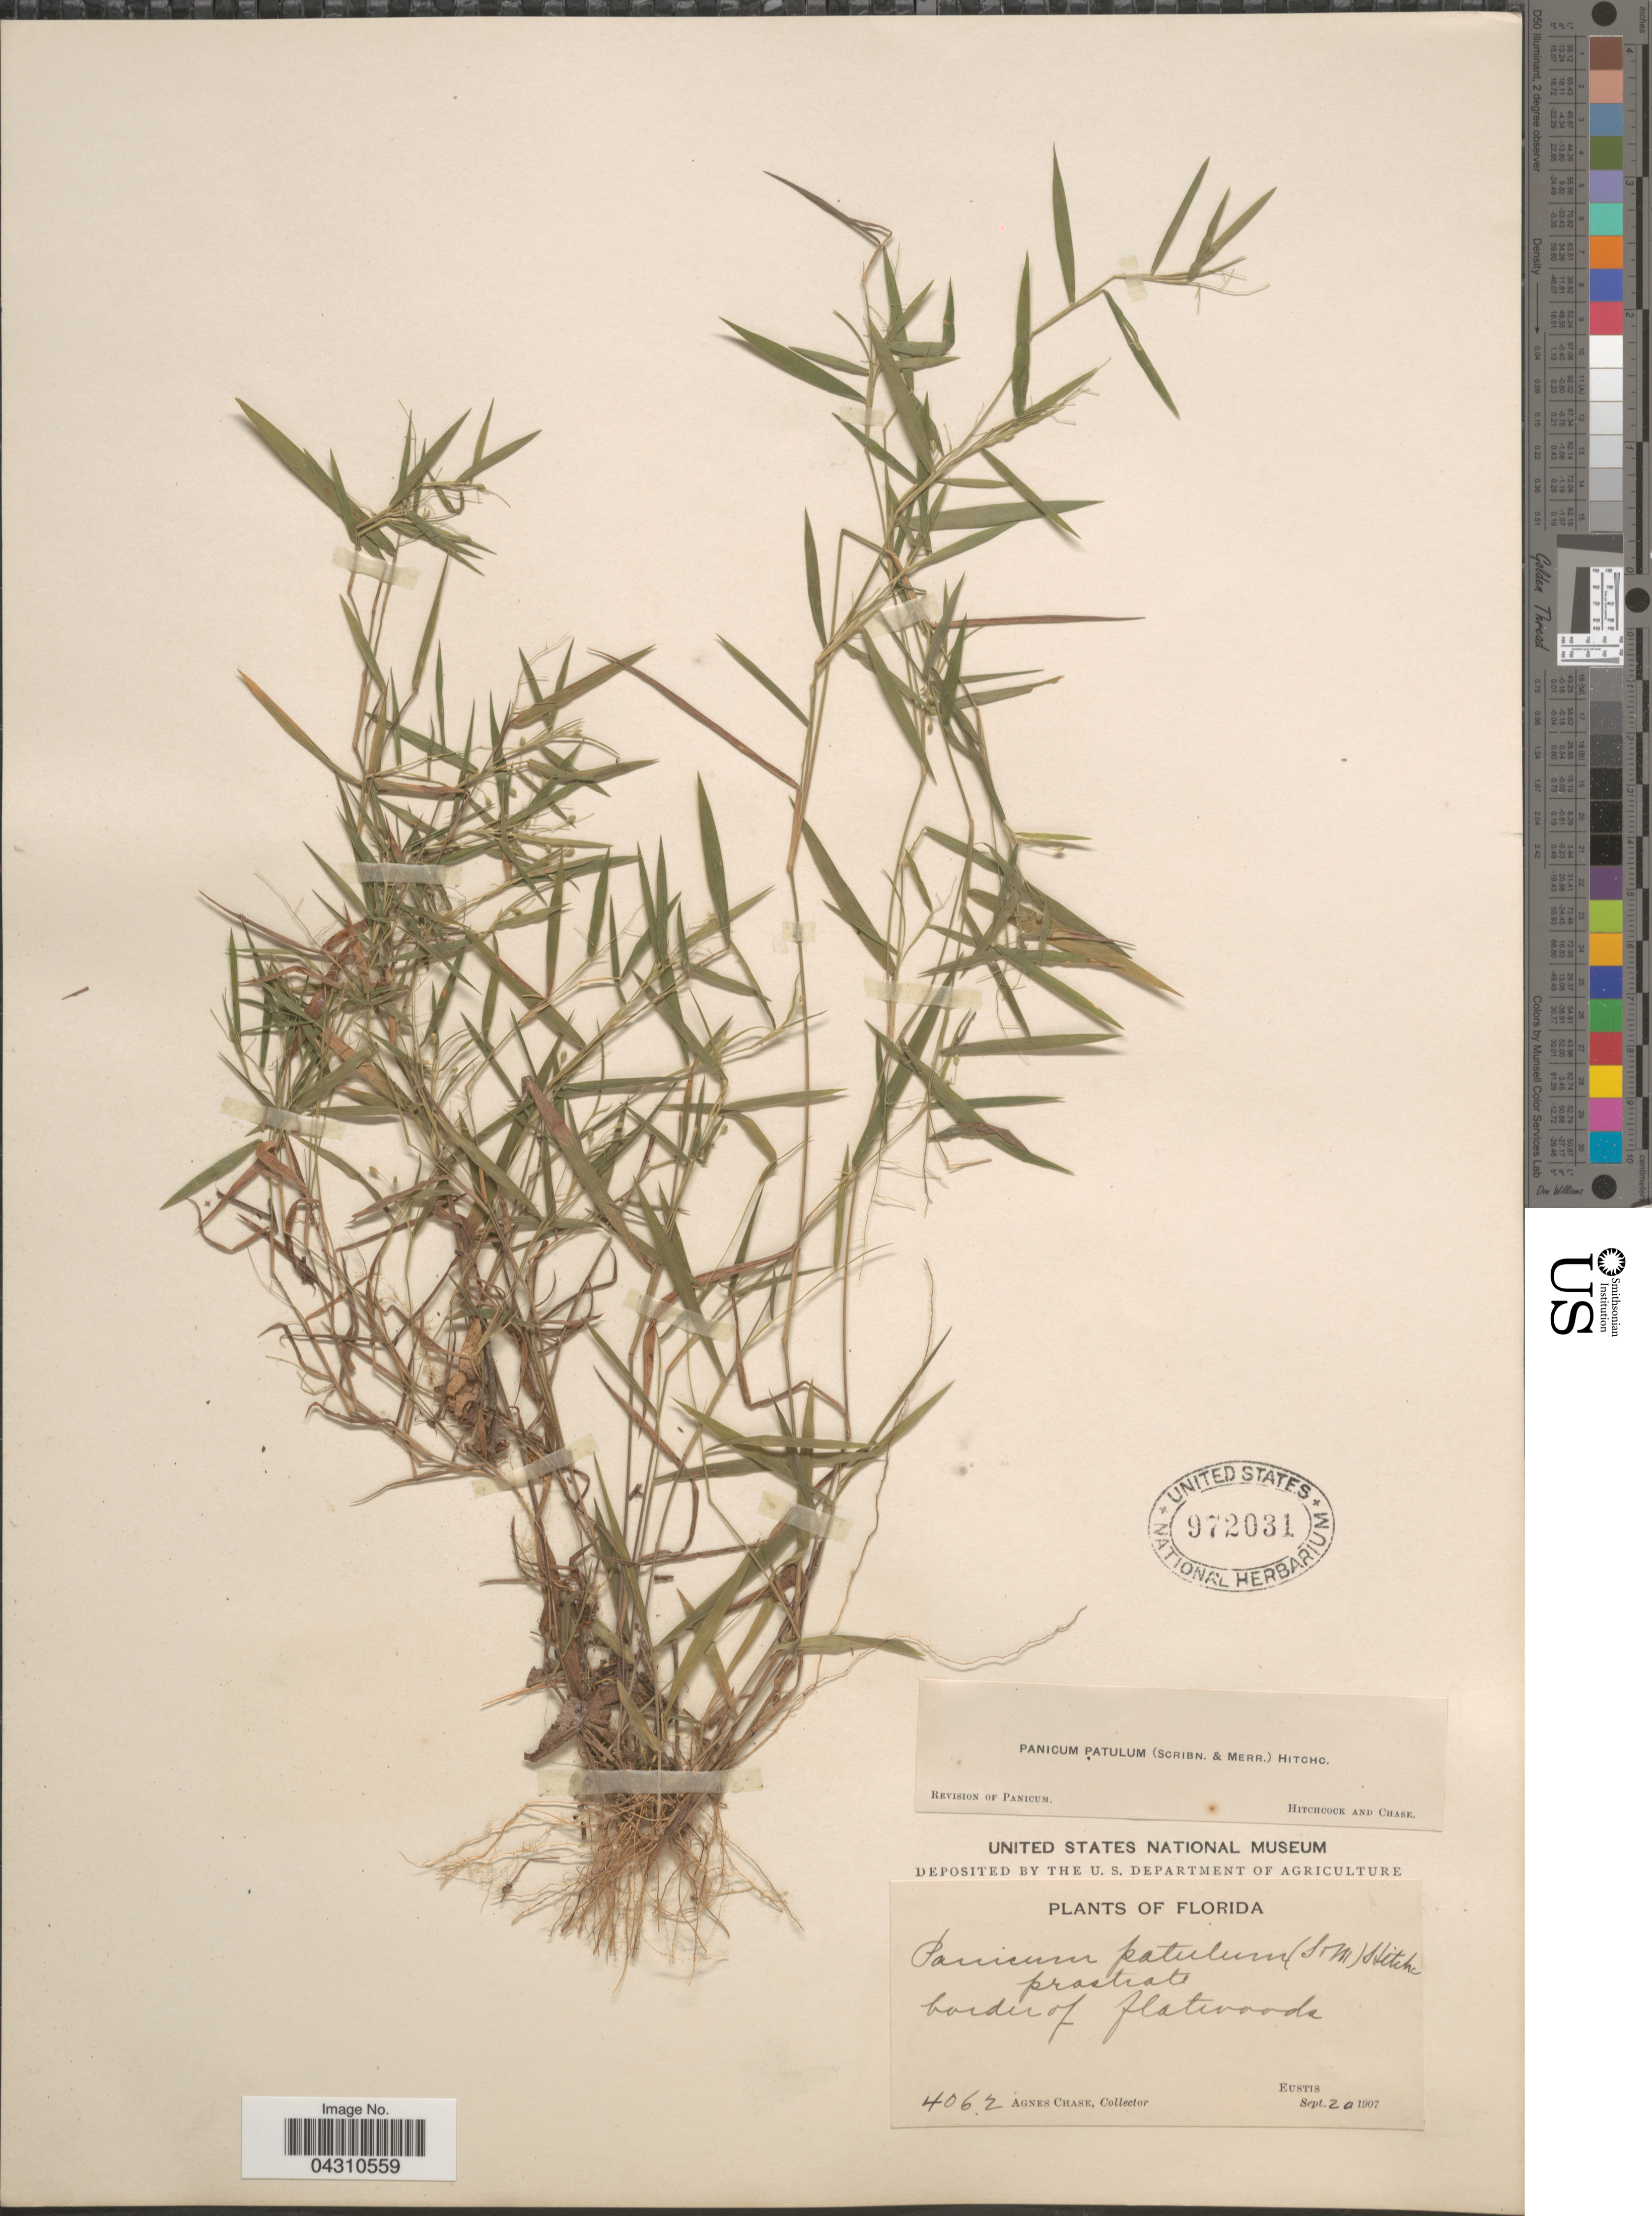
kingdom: Plantae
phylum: Tracheophyta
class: Liliopsida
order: Poales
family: Poaceae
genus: Dichanthelium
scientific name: Dichanthelium portoricense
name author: (Desv. ex Ham.) B.F. Hansen & Wunderlin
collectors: A. Chase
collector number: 4062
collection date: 1907-09-20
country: United States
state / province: Florida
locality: Border of flatwoods. Eustis.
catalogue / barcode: US 972031